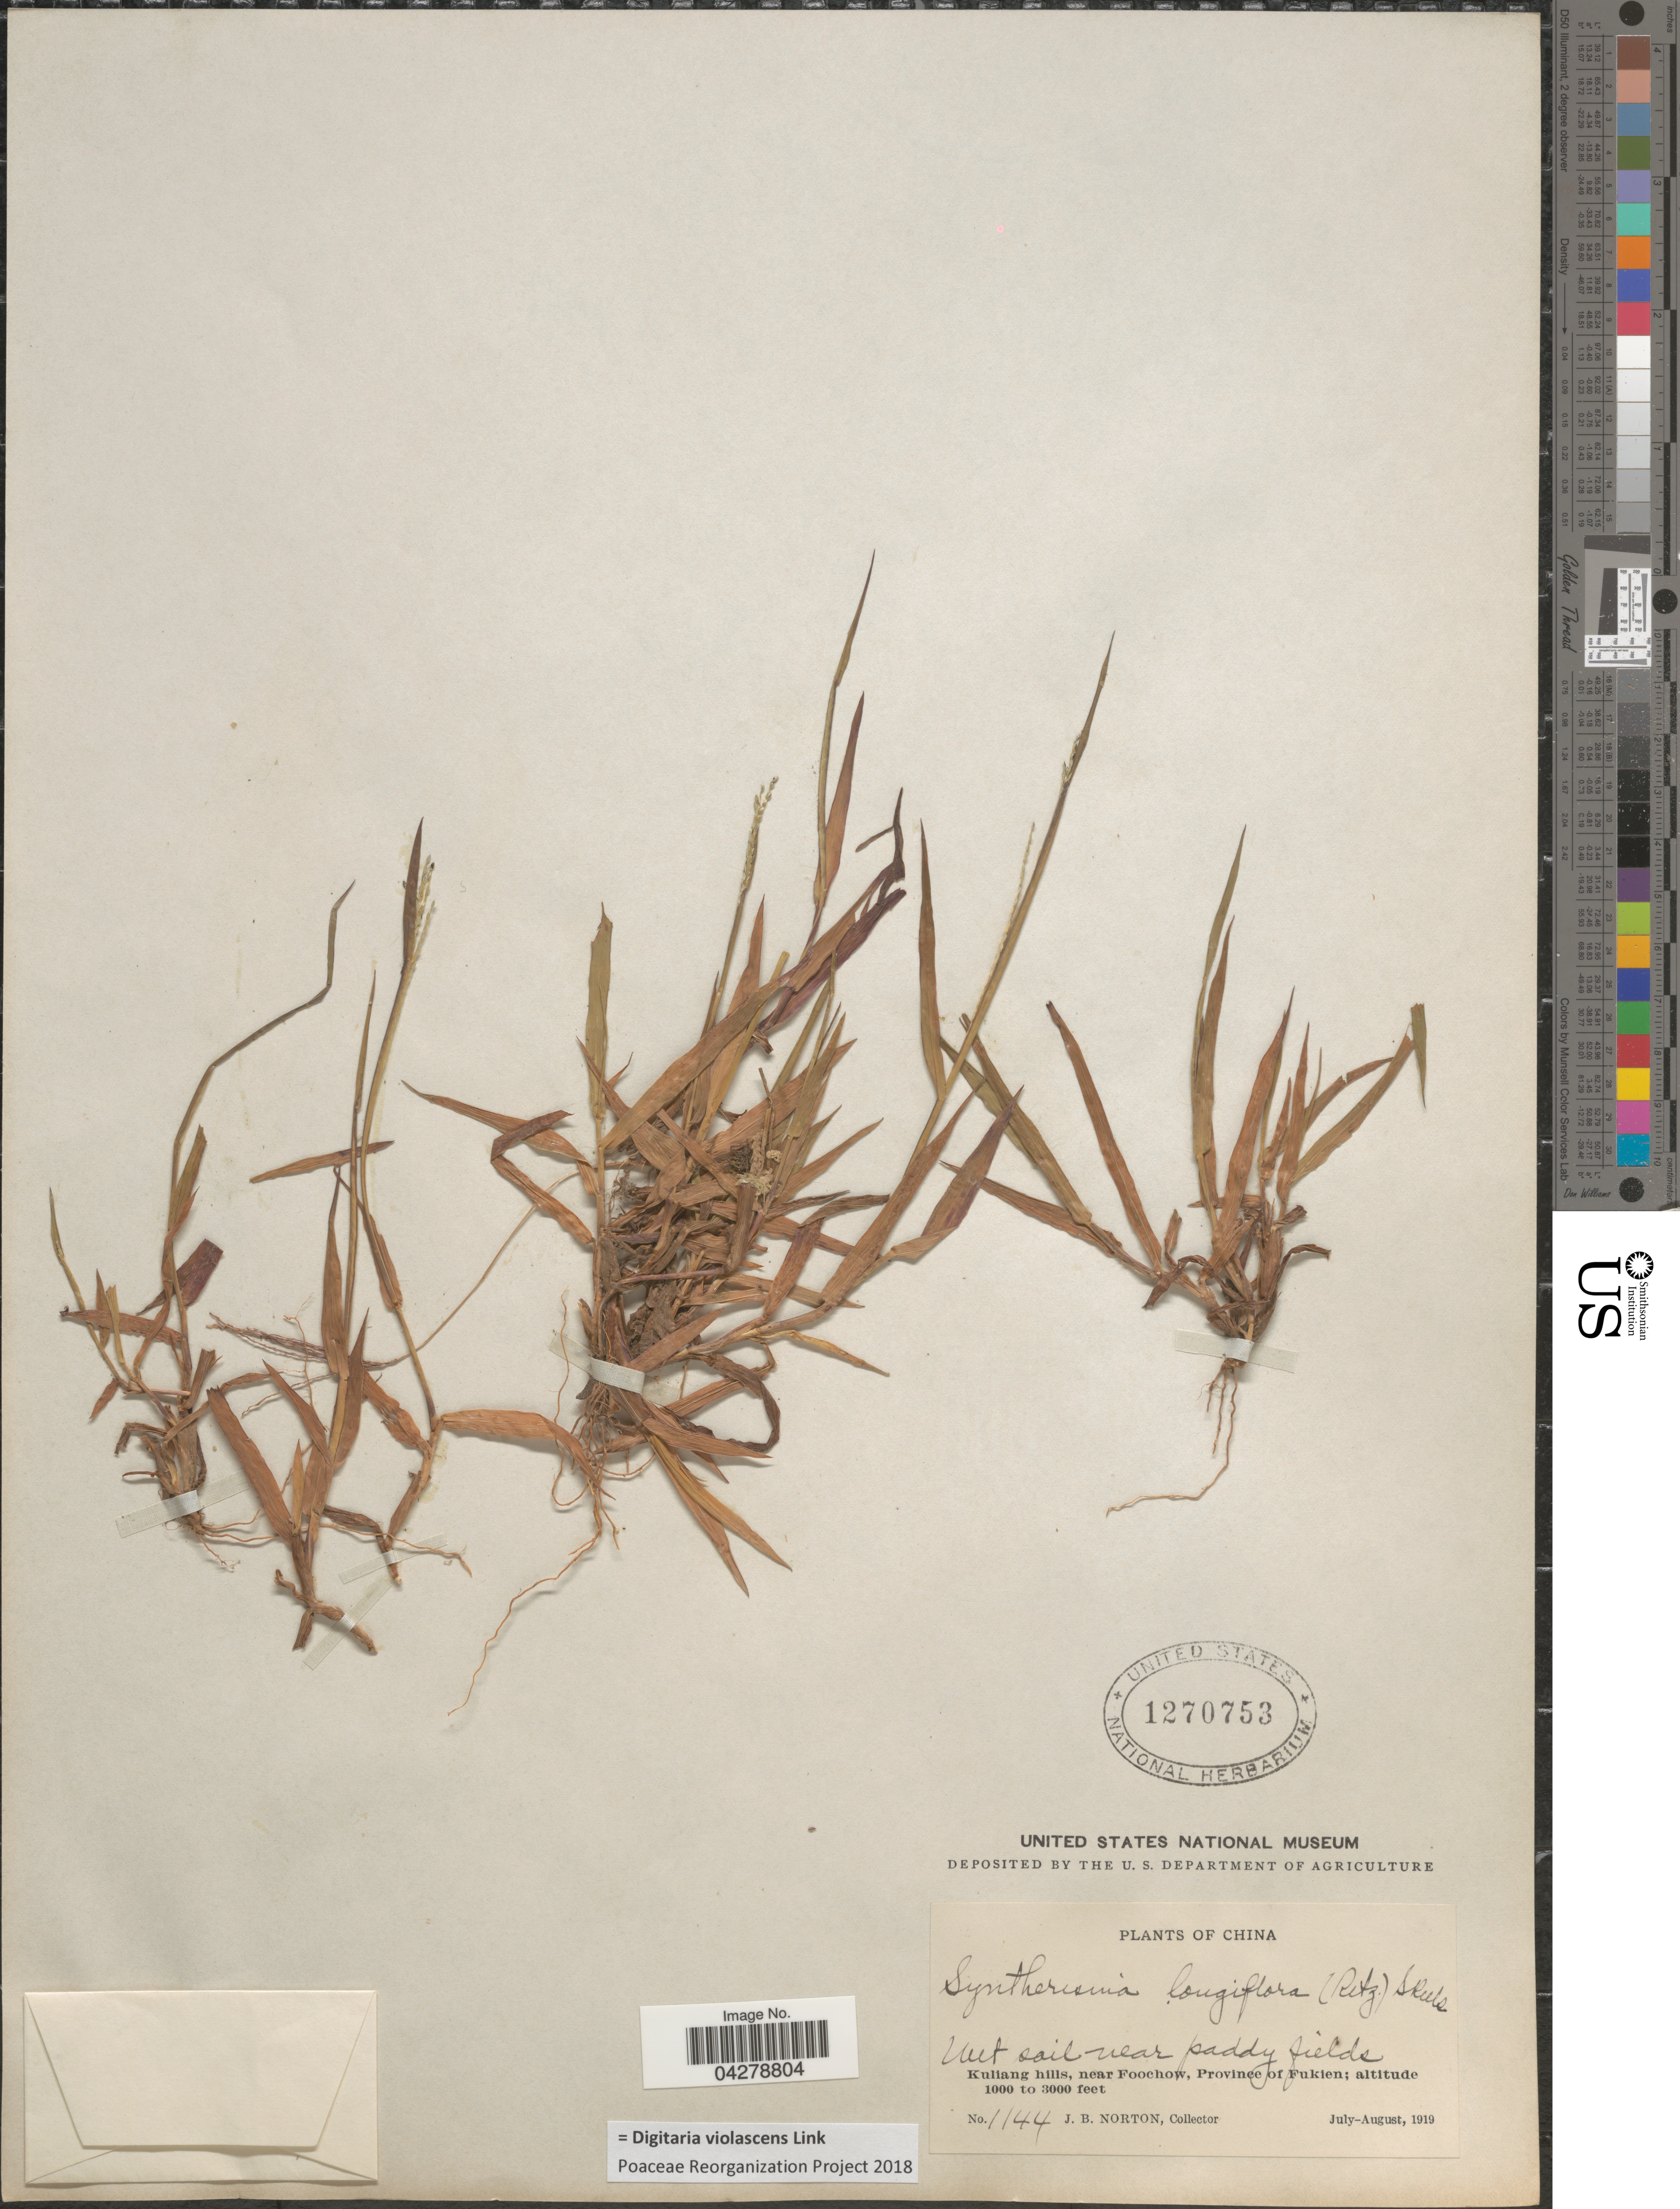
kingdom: Plantae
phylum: Tracheophyta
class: Liliopsida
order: Poales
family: Poaceae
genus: Digitaria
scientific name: Digitaria violascens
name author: Link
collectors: J. B. Norton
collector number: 1144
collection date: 1919-07/1919-08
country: China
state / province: Fujian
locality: Kuliang hills, near Foochow, Province of Fukien.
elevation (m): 305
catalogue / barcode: US 1270753